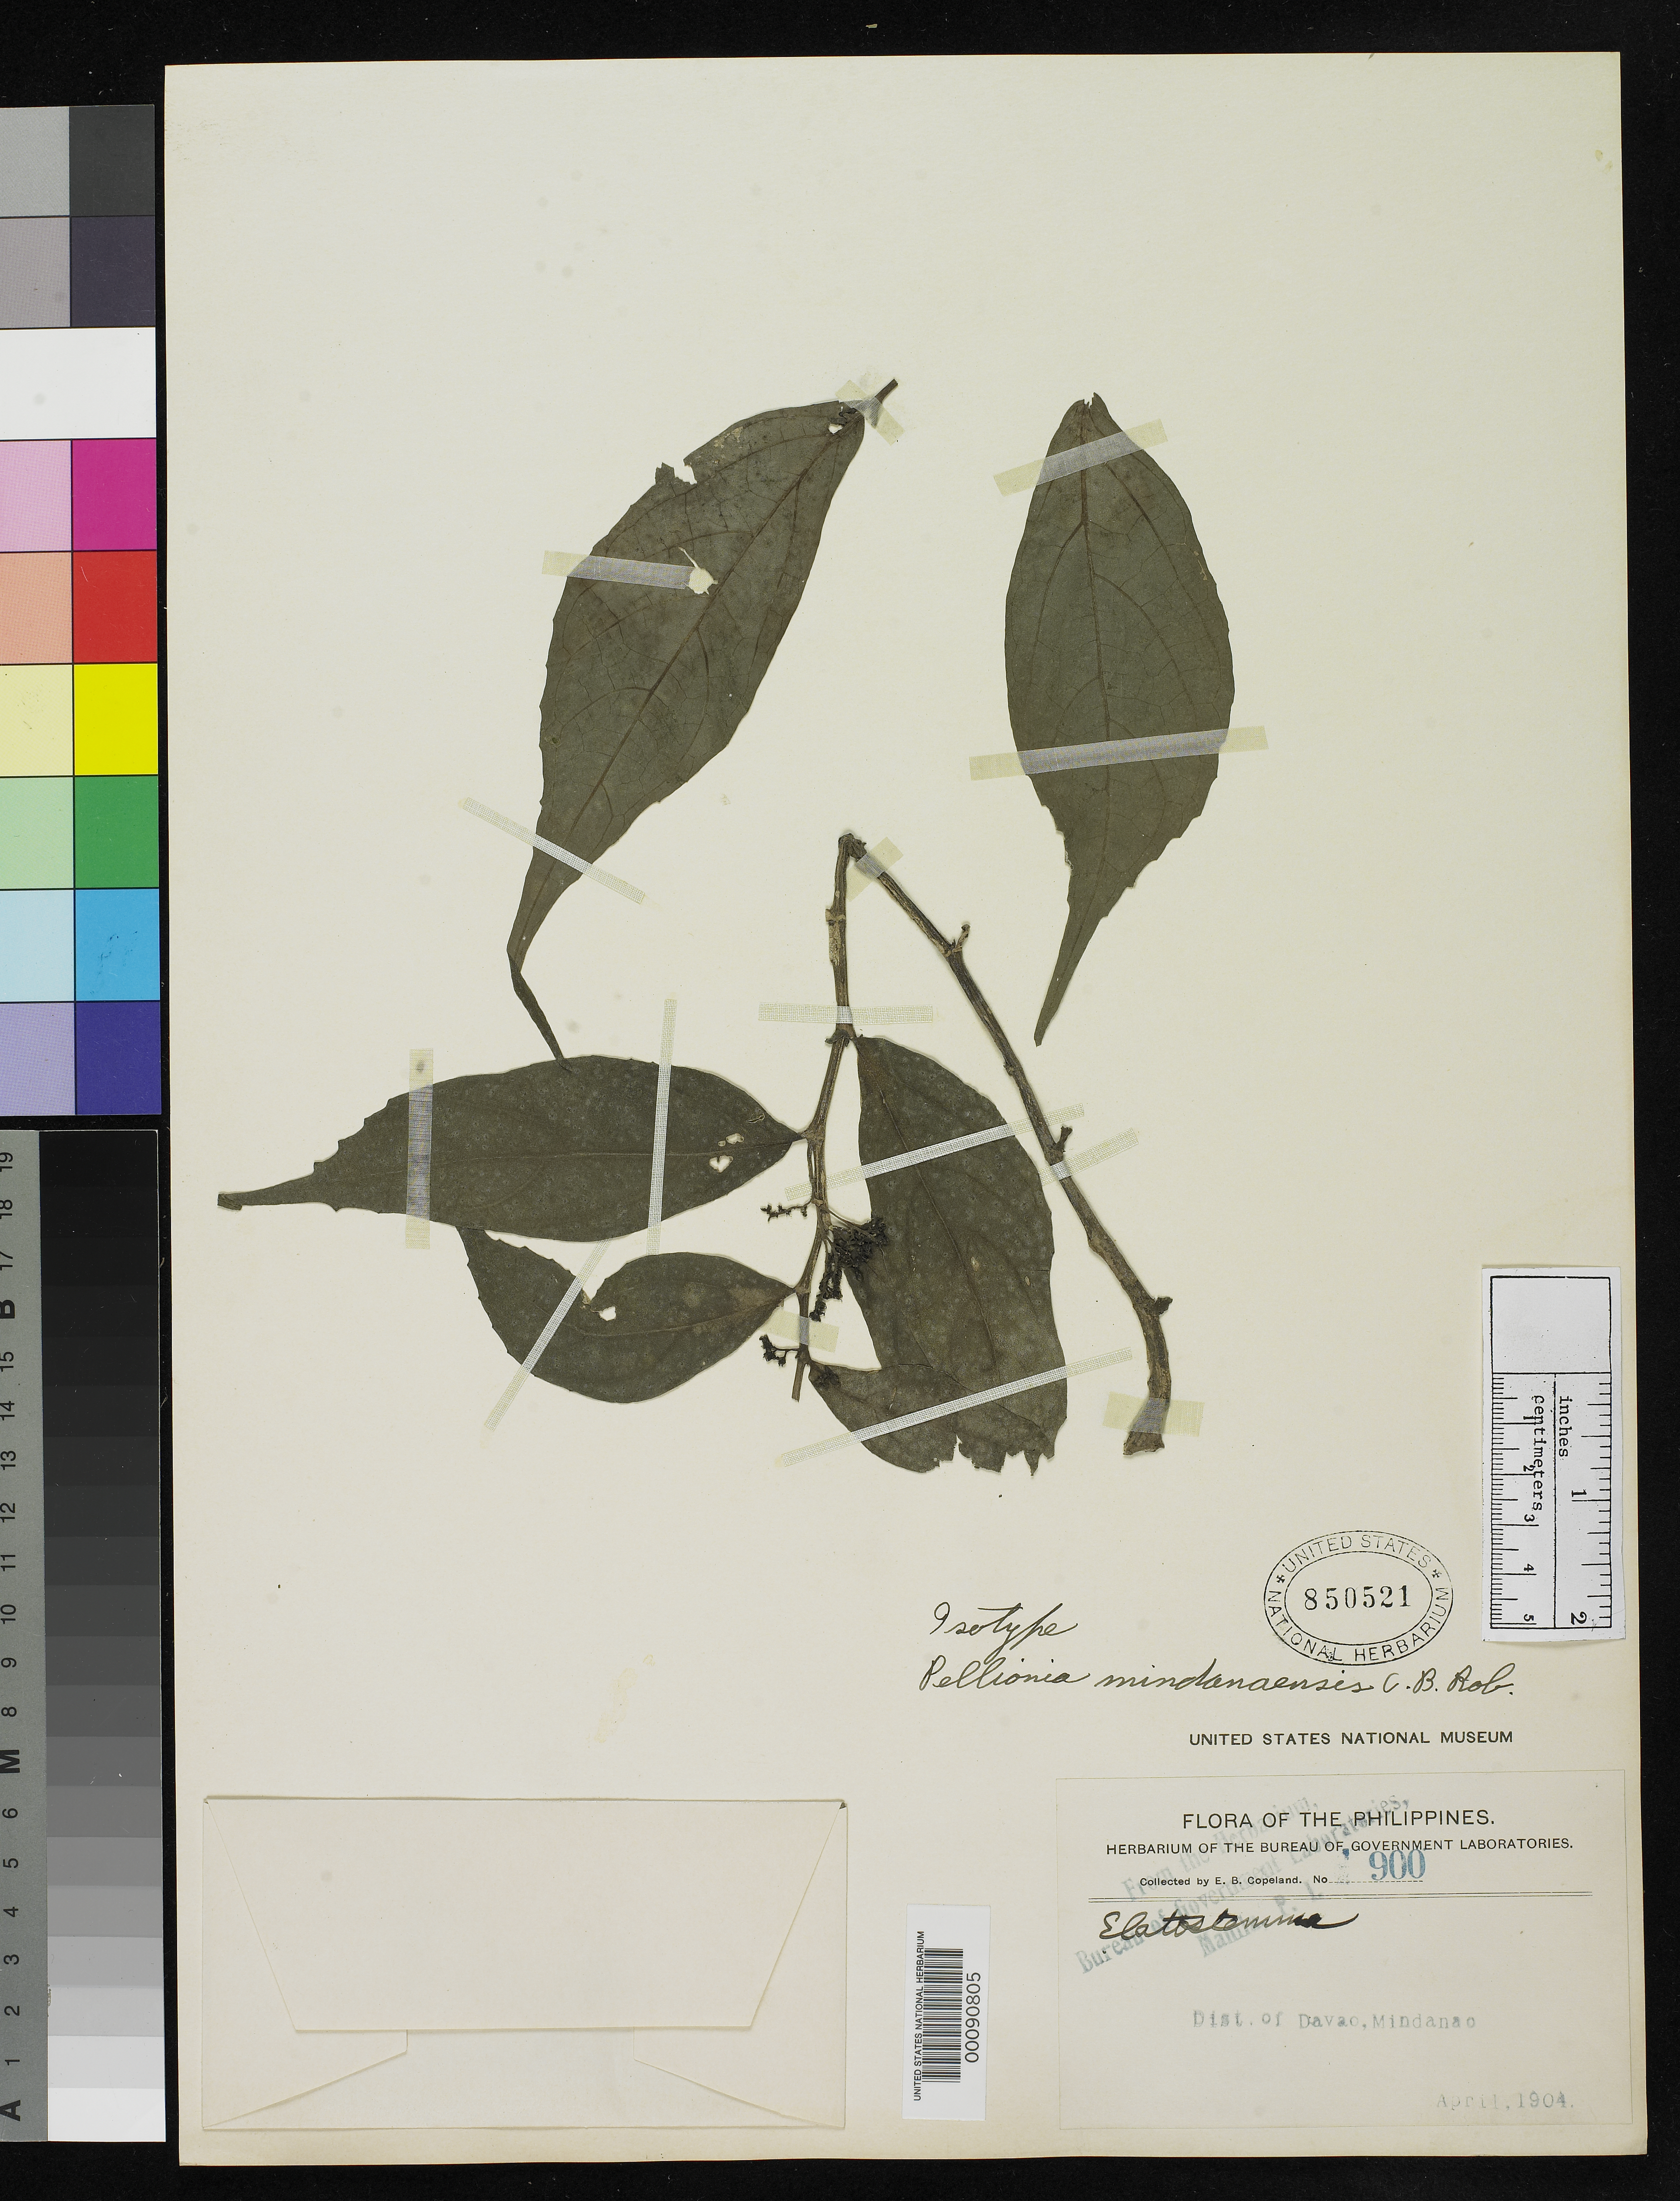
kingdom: Plantae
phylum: Tracheophyta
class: Magnoliopsida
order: Rosales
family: Urticaceae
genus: Pellionia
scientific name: Pellionia mindanaensis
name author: C.B. Rob.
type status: Isotype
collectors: E. B. Copeland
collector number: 900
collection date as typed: Apr 1904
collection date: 1904-04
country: Philippines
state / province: Davao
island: Mindanao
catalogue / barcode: US 850521